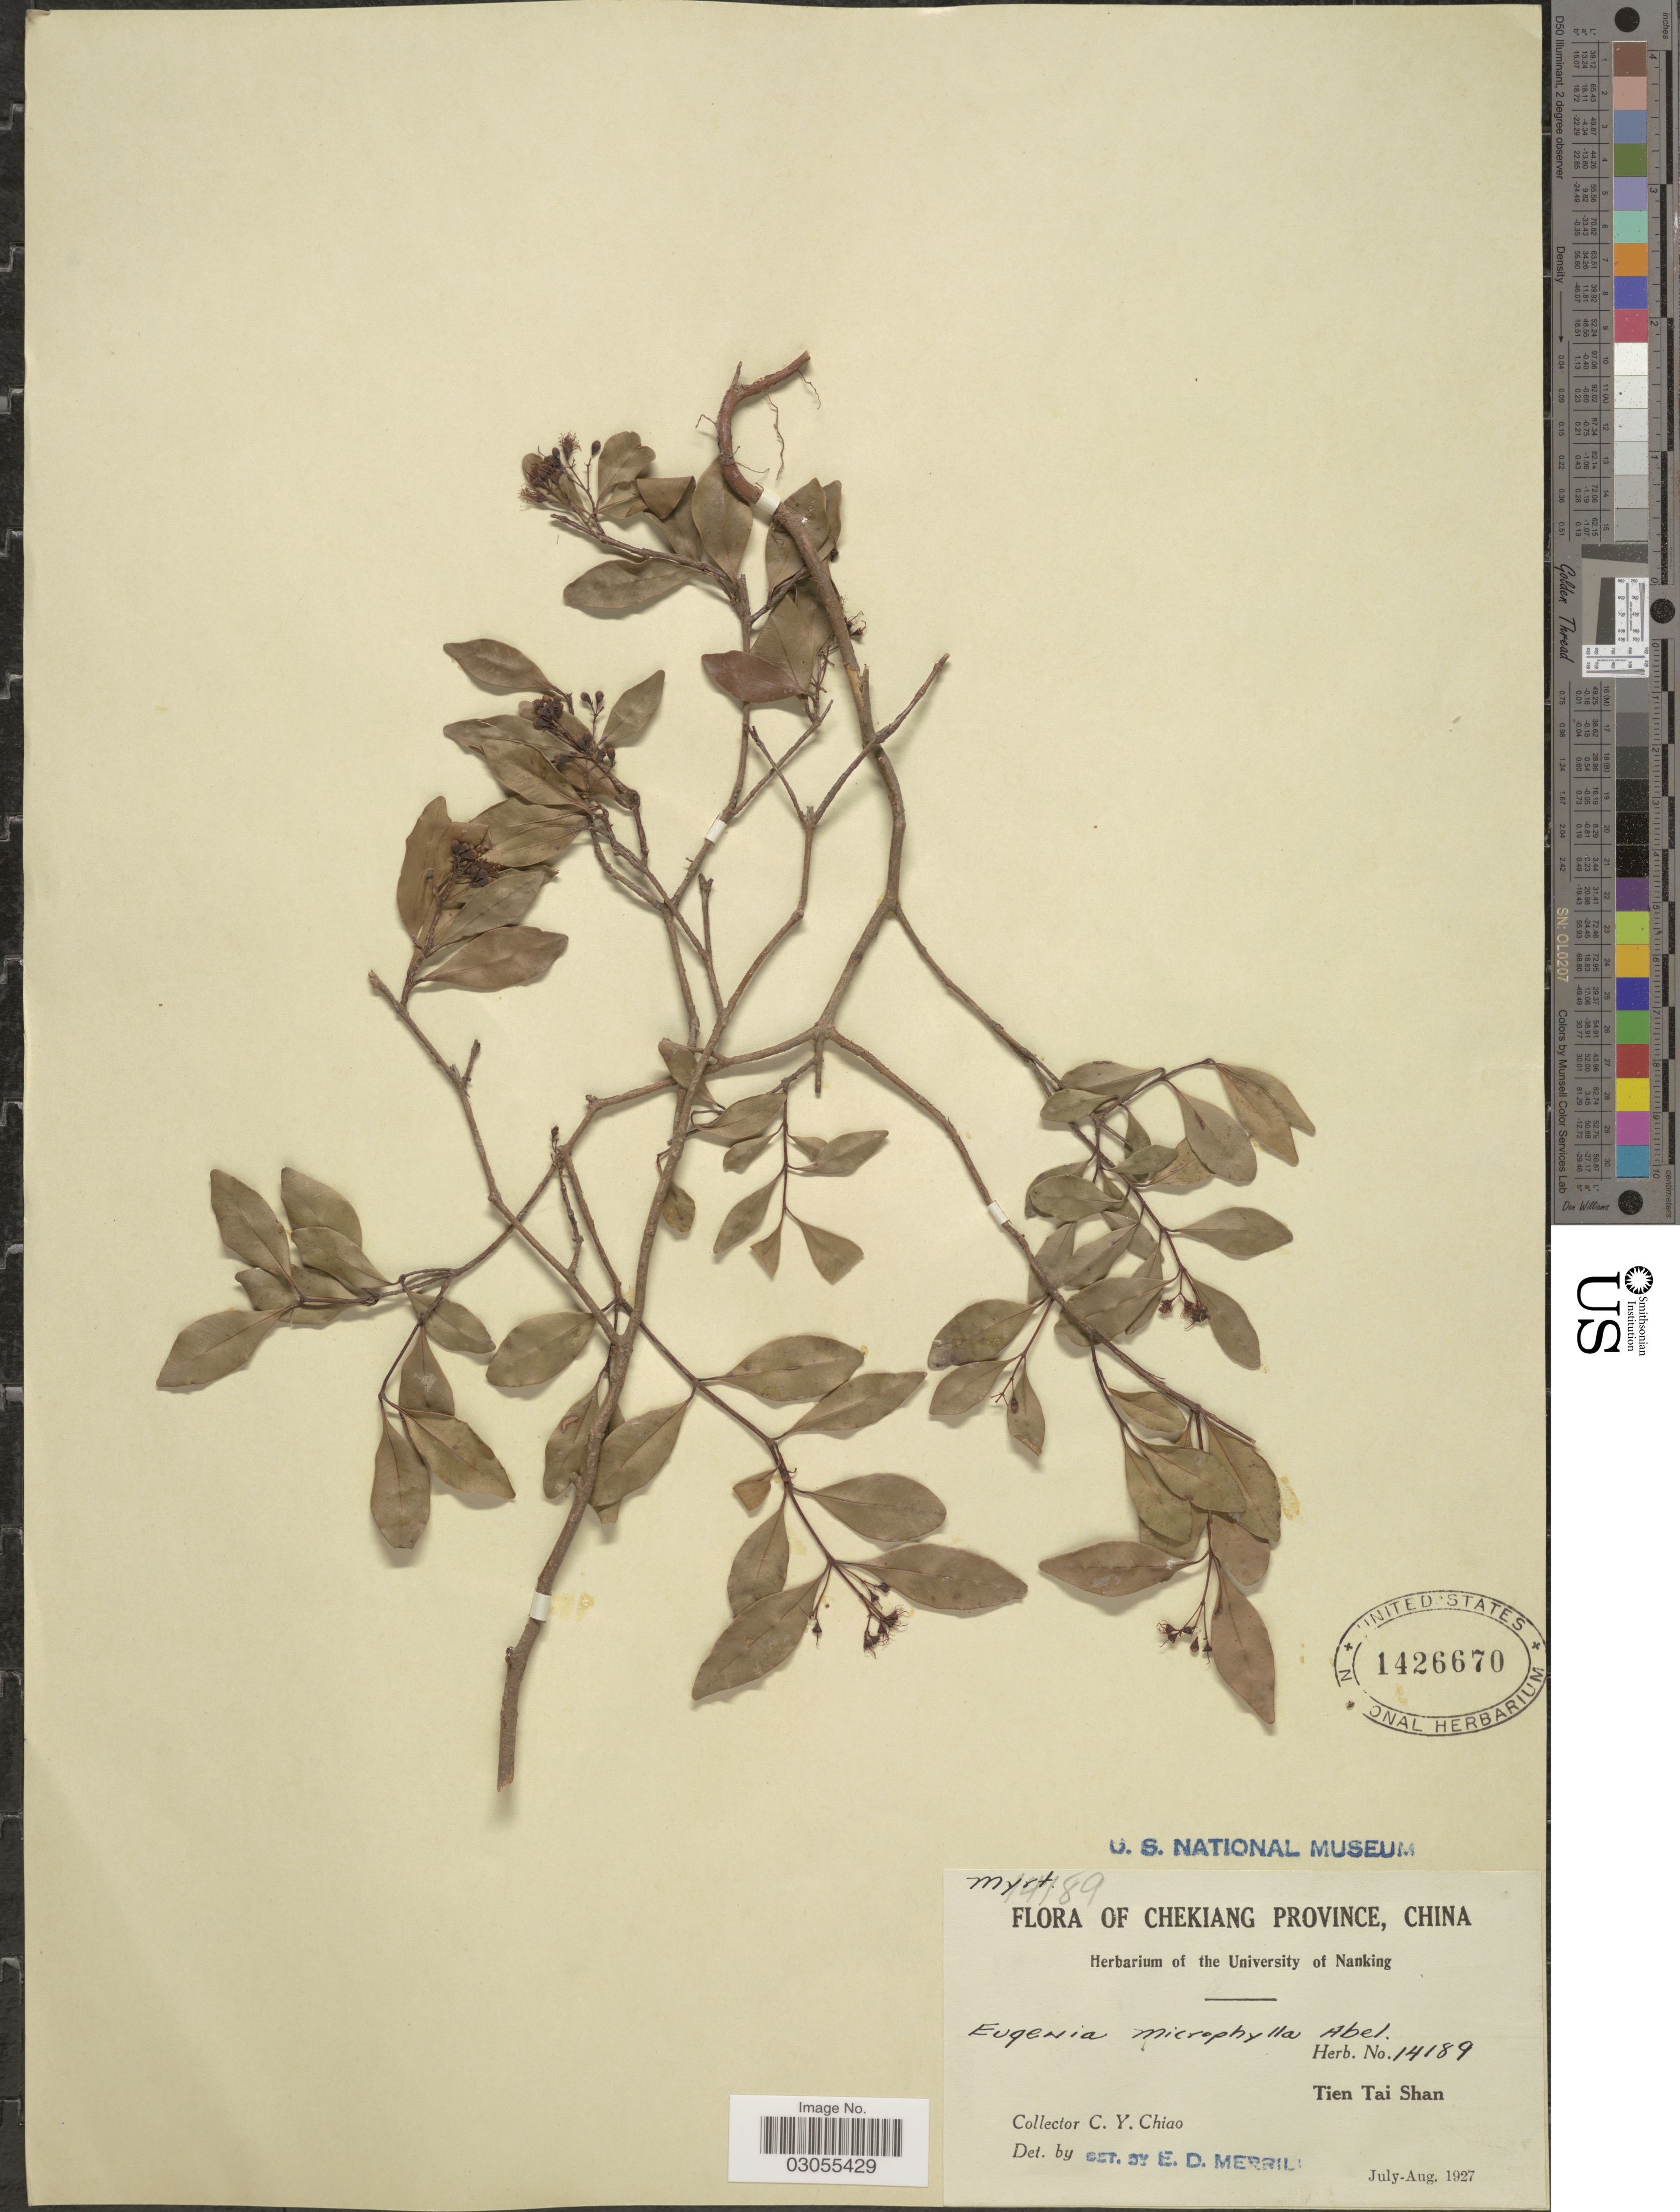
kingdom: Plantae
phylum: Tracheophyta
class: Magnoliopsida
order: Myrtales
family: Myrtaceae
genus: Syzygium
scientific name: Syzygium buxifolium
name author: Hook. & Arn.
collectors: C. Y. Chiao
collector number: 19489*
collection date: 1927-07/1927-08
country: China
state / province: Zhejiang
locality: Chekiang Province. Tien Tai Shan.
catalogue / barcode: US 1426670